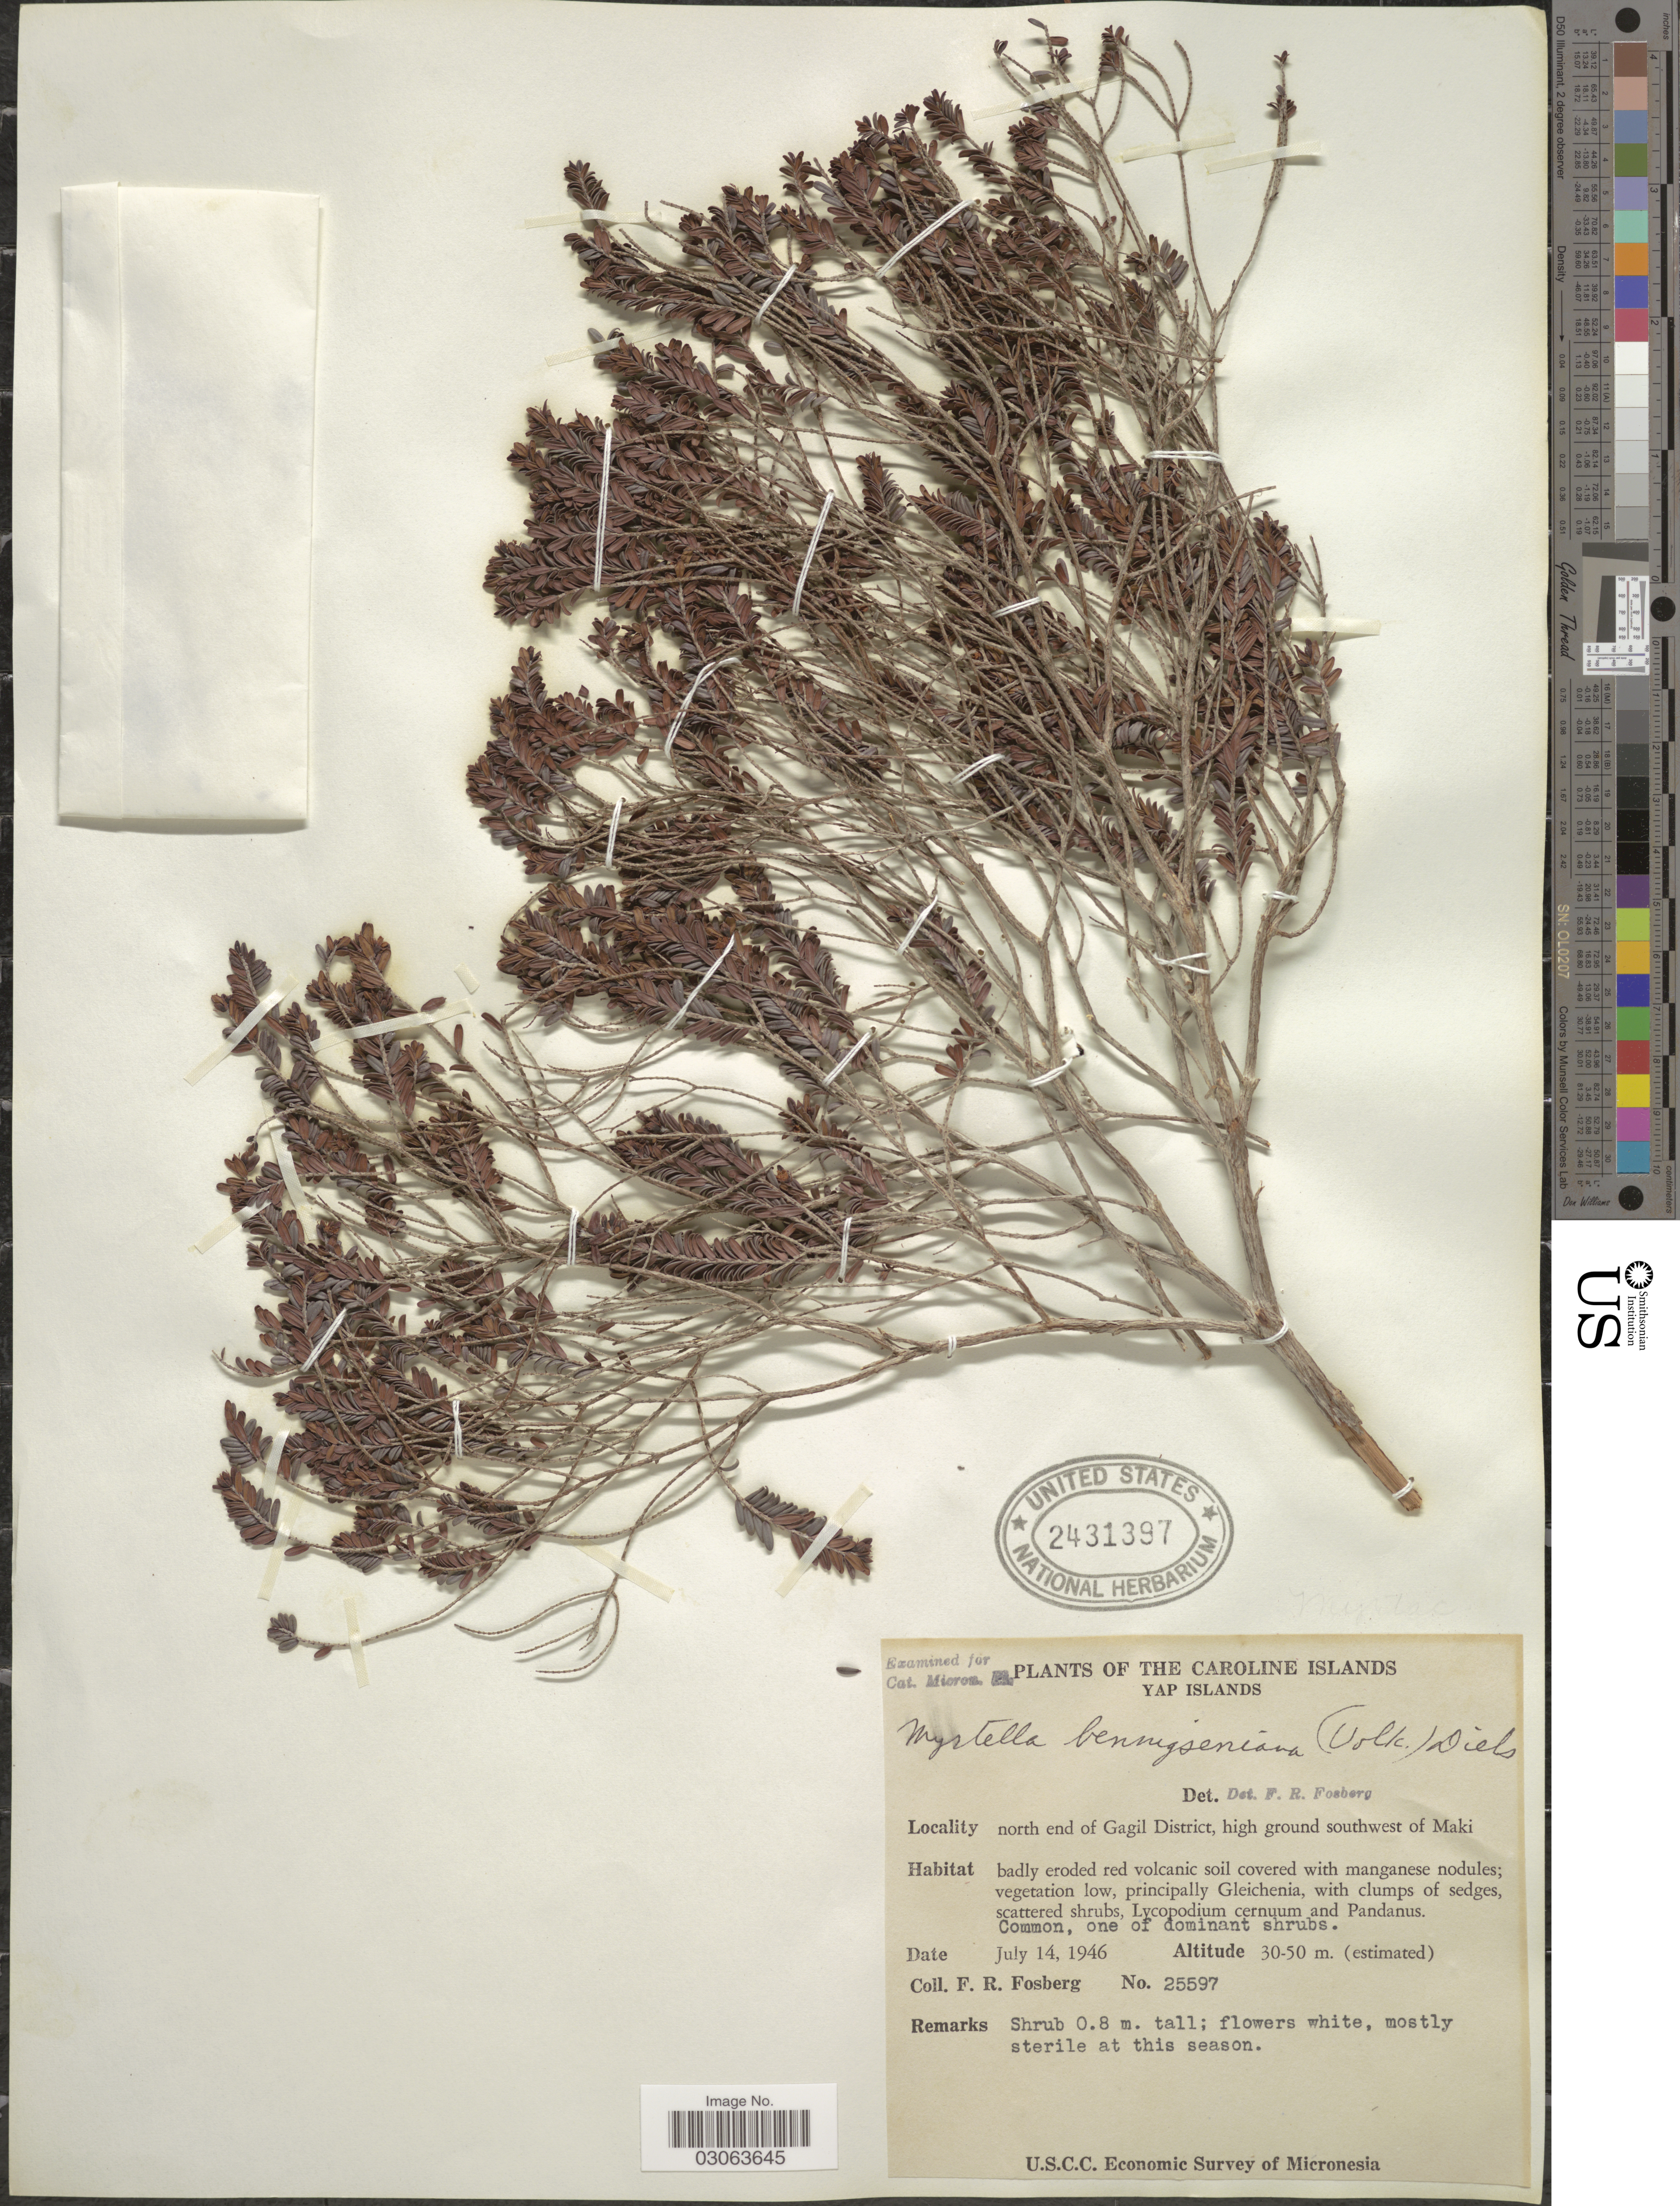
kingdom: Plantae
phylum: Tracheophyta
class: Magnoliopsida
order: Myrtales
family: Myrtaceae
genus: Myrtella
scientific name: Myrtella bennigseniana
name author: (Volkens) Diels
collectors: F. R. Fosberg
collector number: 25597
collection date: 1946-07-14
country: Micronesia, Federated States of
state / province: Yap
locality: The Caroline Islands, Yap Islands, north end of Gagil District, high ground southwest of Maki.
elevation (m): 30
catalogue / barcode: US 2431397